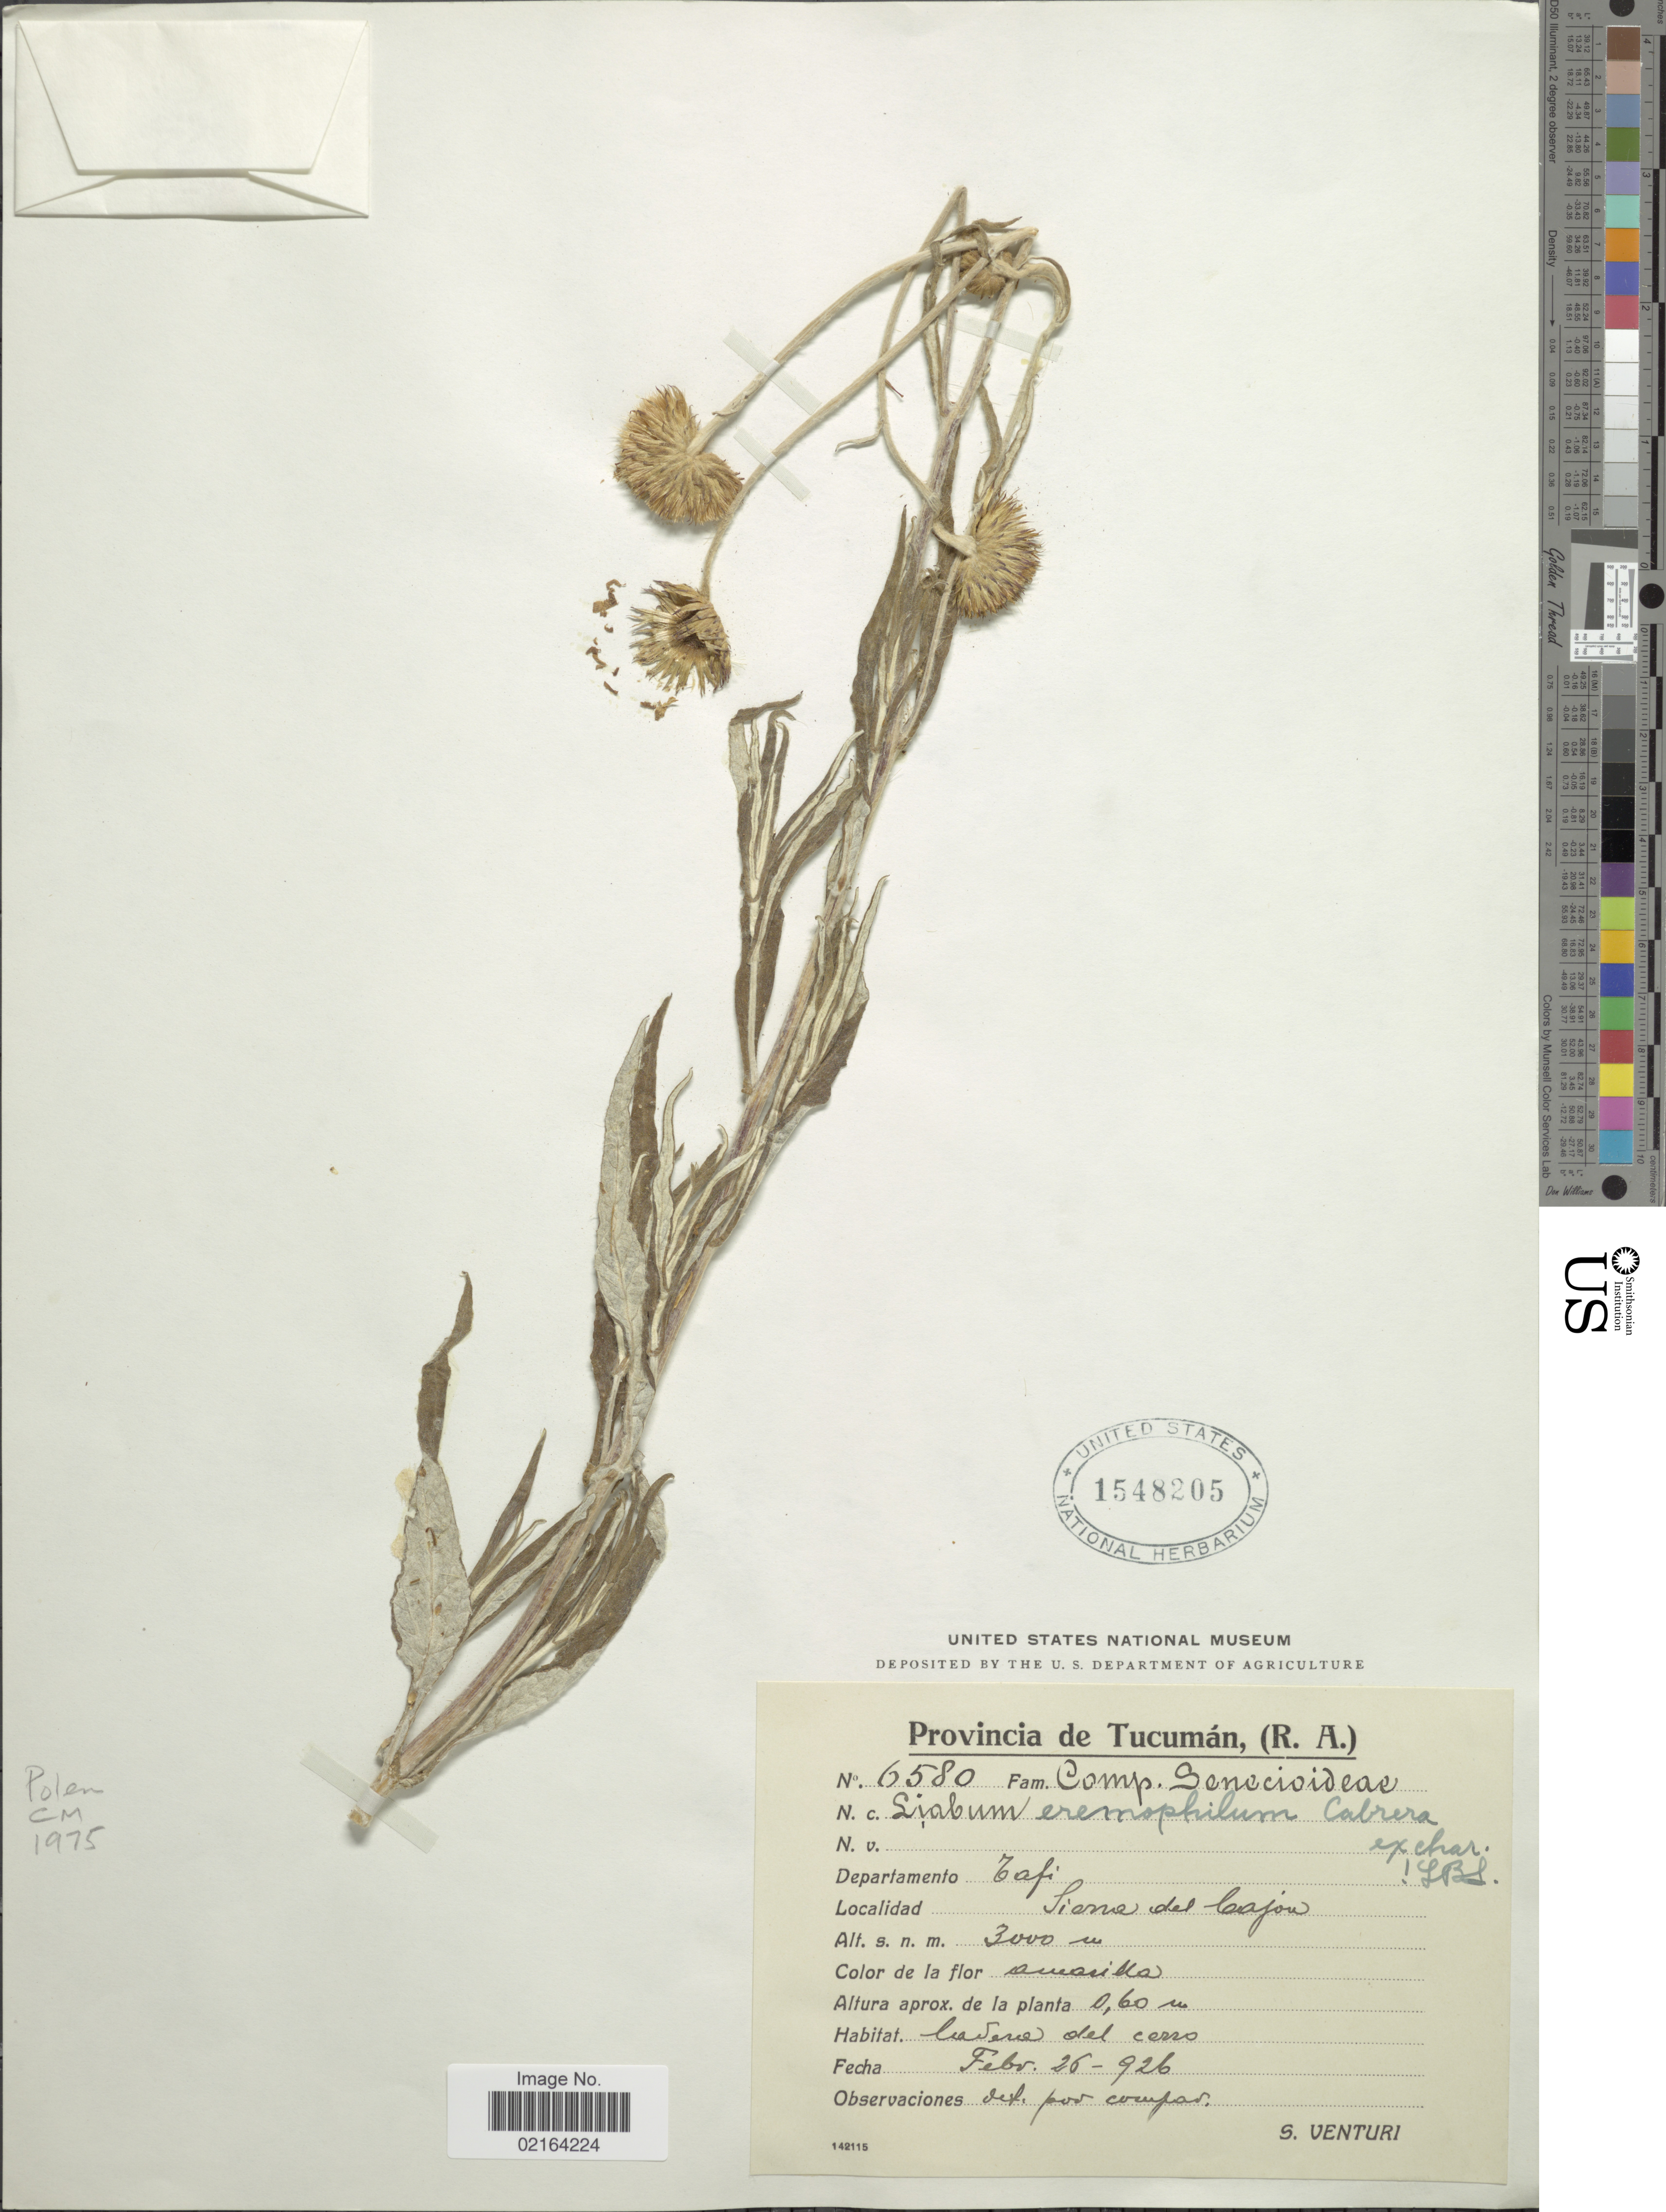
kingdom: Plantae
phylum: Tracheophyta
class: Magnoliopsida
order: Asterales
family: Asteraceae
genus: Microliabum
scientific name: Microliabum eremophilum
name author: (Cabrera) H. Rob.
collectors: S. Venturi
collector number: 6580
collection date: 1926-02-26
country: Argentina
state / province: Tucuman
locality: Provincia de Tucuman (R.A.), Departamento Tafi, Sierra del Cajon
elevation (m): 3000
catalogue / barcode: US 1548205